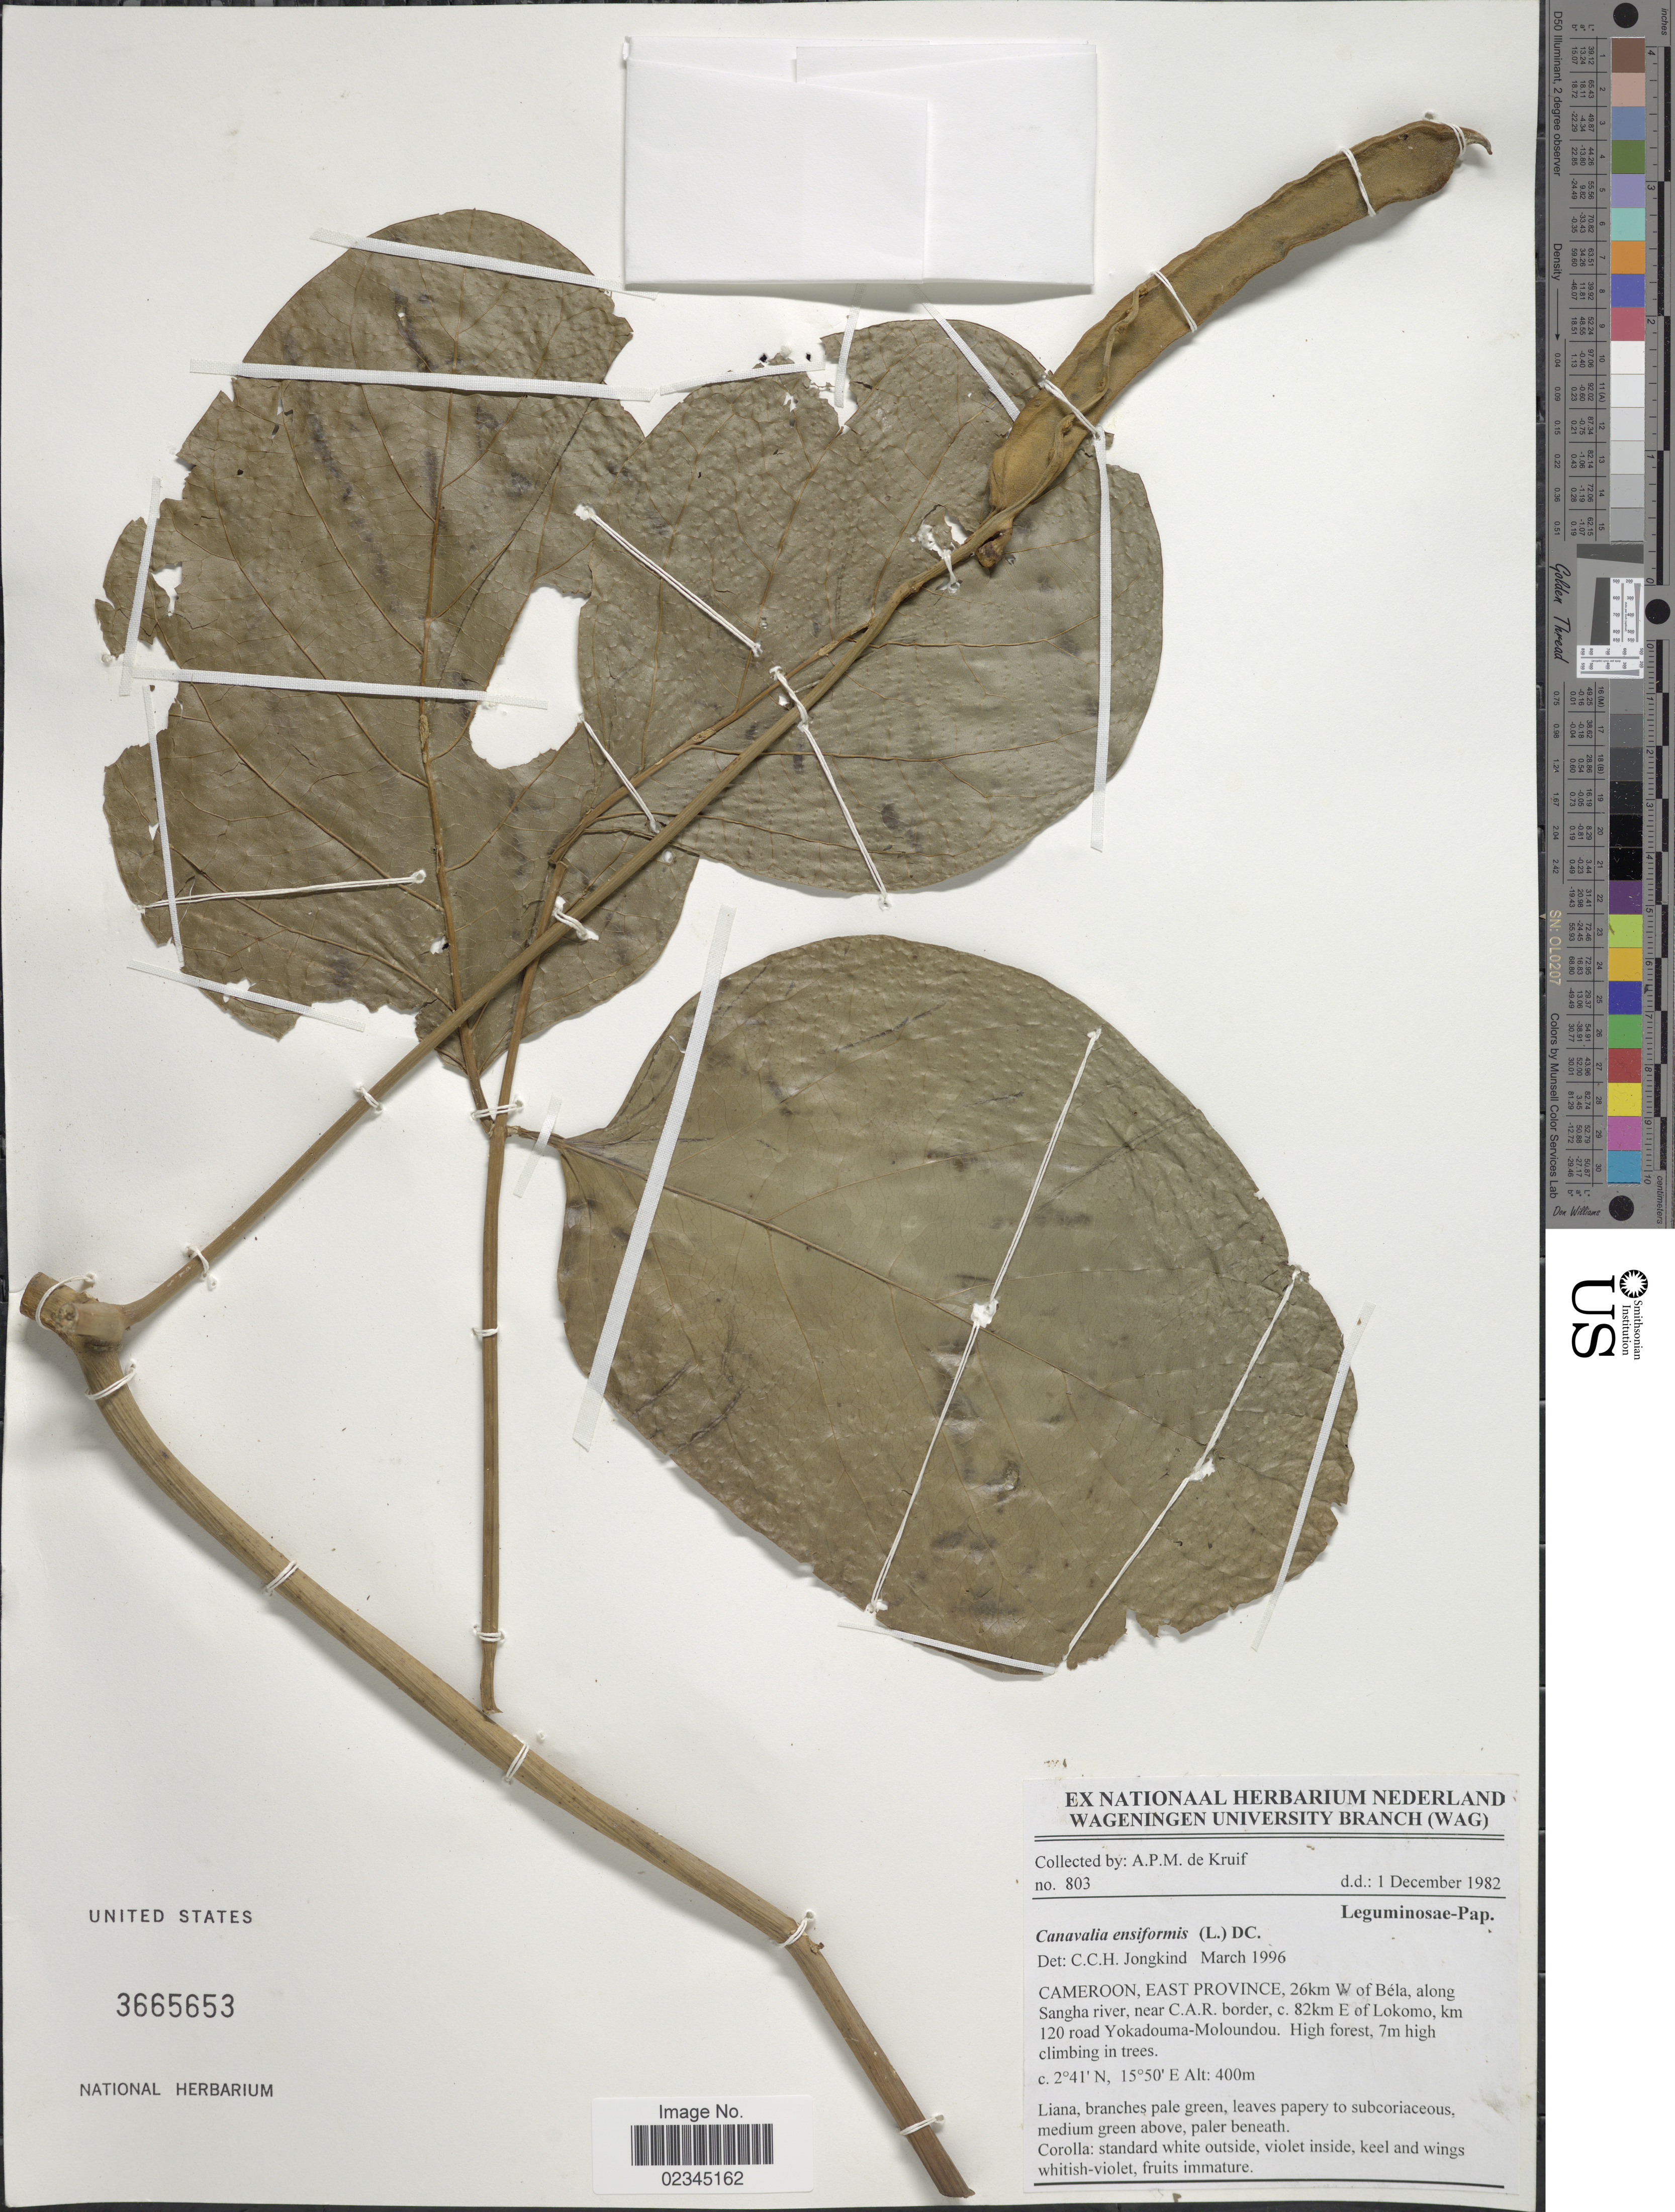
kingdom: Plantae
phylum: Tracheophyta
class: Magnoliopsida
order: Fabales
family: Fabaceae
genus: Canavalia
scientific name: Canavalia ensiformis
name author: (L.) DC.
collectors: A. P. de Kruif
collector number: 803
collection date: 1982-12-01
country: Cameroon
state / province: Est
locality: Cameroon, East Province, 26 km W of Bela, along Sangha river, near C.A.R. border, 82km E of Lokomo, km 120 road Yokadouma-Moloundou.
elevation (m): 400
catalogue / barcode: US 3665653